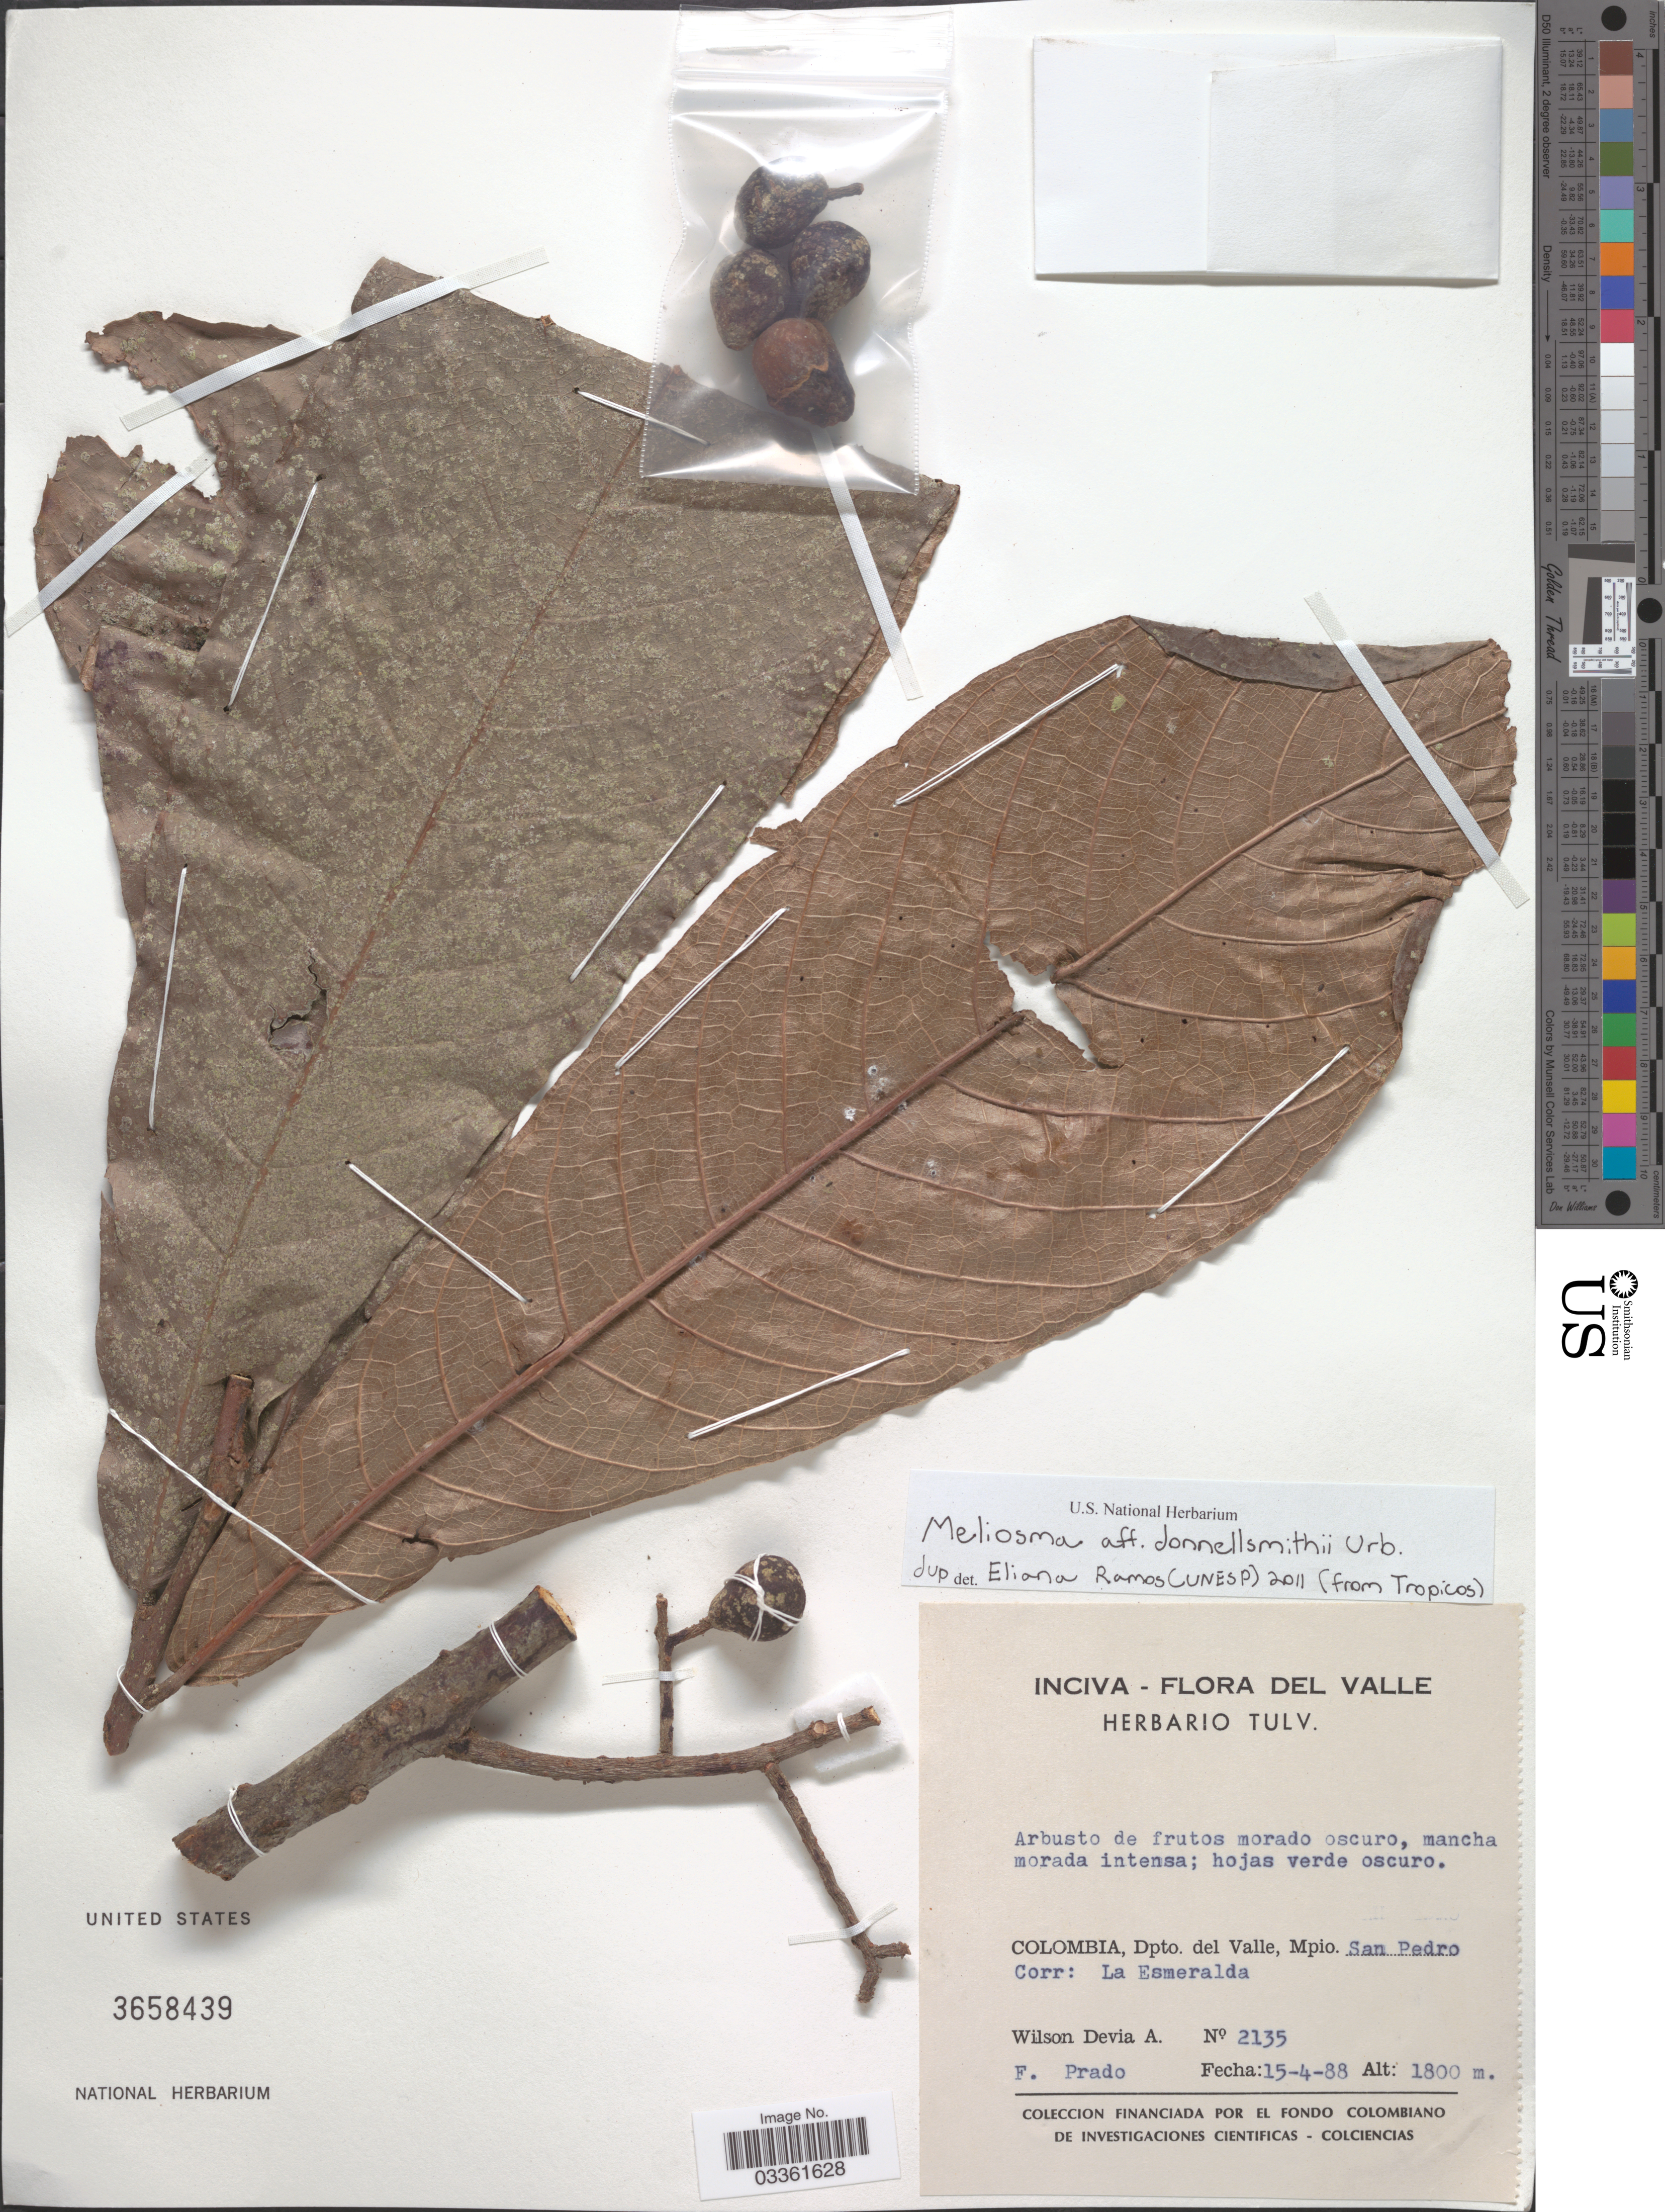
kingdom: Plantae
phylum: Tracheophyta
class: Magnoliopsida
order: Proteales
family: Sabiaceae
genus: Meliosma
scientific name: Meliosma sp.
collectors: W. Devia A. & F. Prado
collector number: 2135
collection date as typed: Transcribed d/m/y: 15/4/88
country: Colombia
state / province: Valle del Cauca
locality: Valle. Dpto. del Valle, Mpio. San Pedro. Corr: La Esmeralda.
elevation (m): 1800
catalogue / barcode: US 3658439